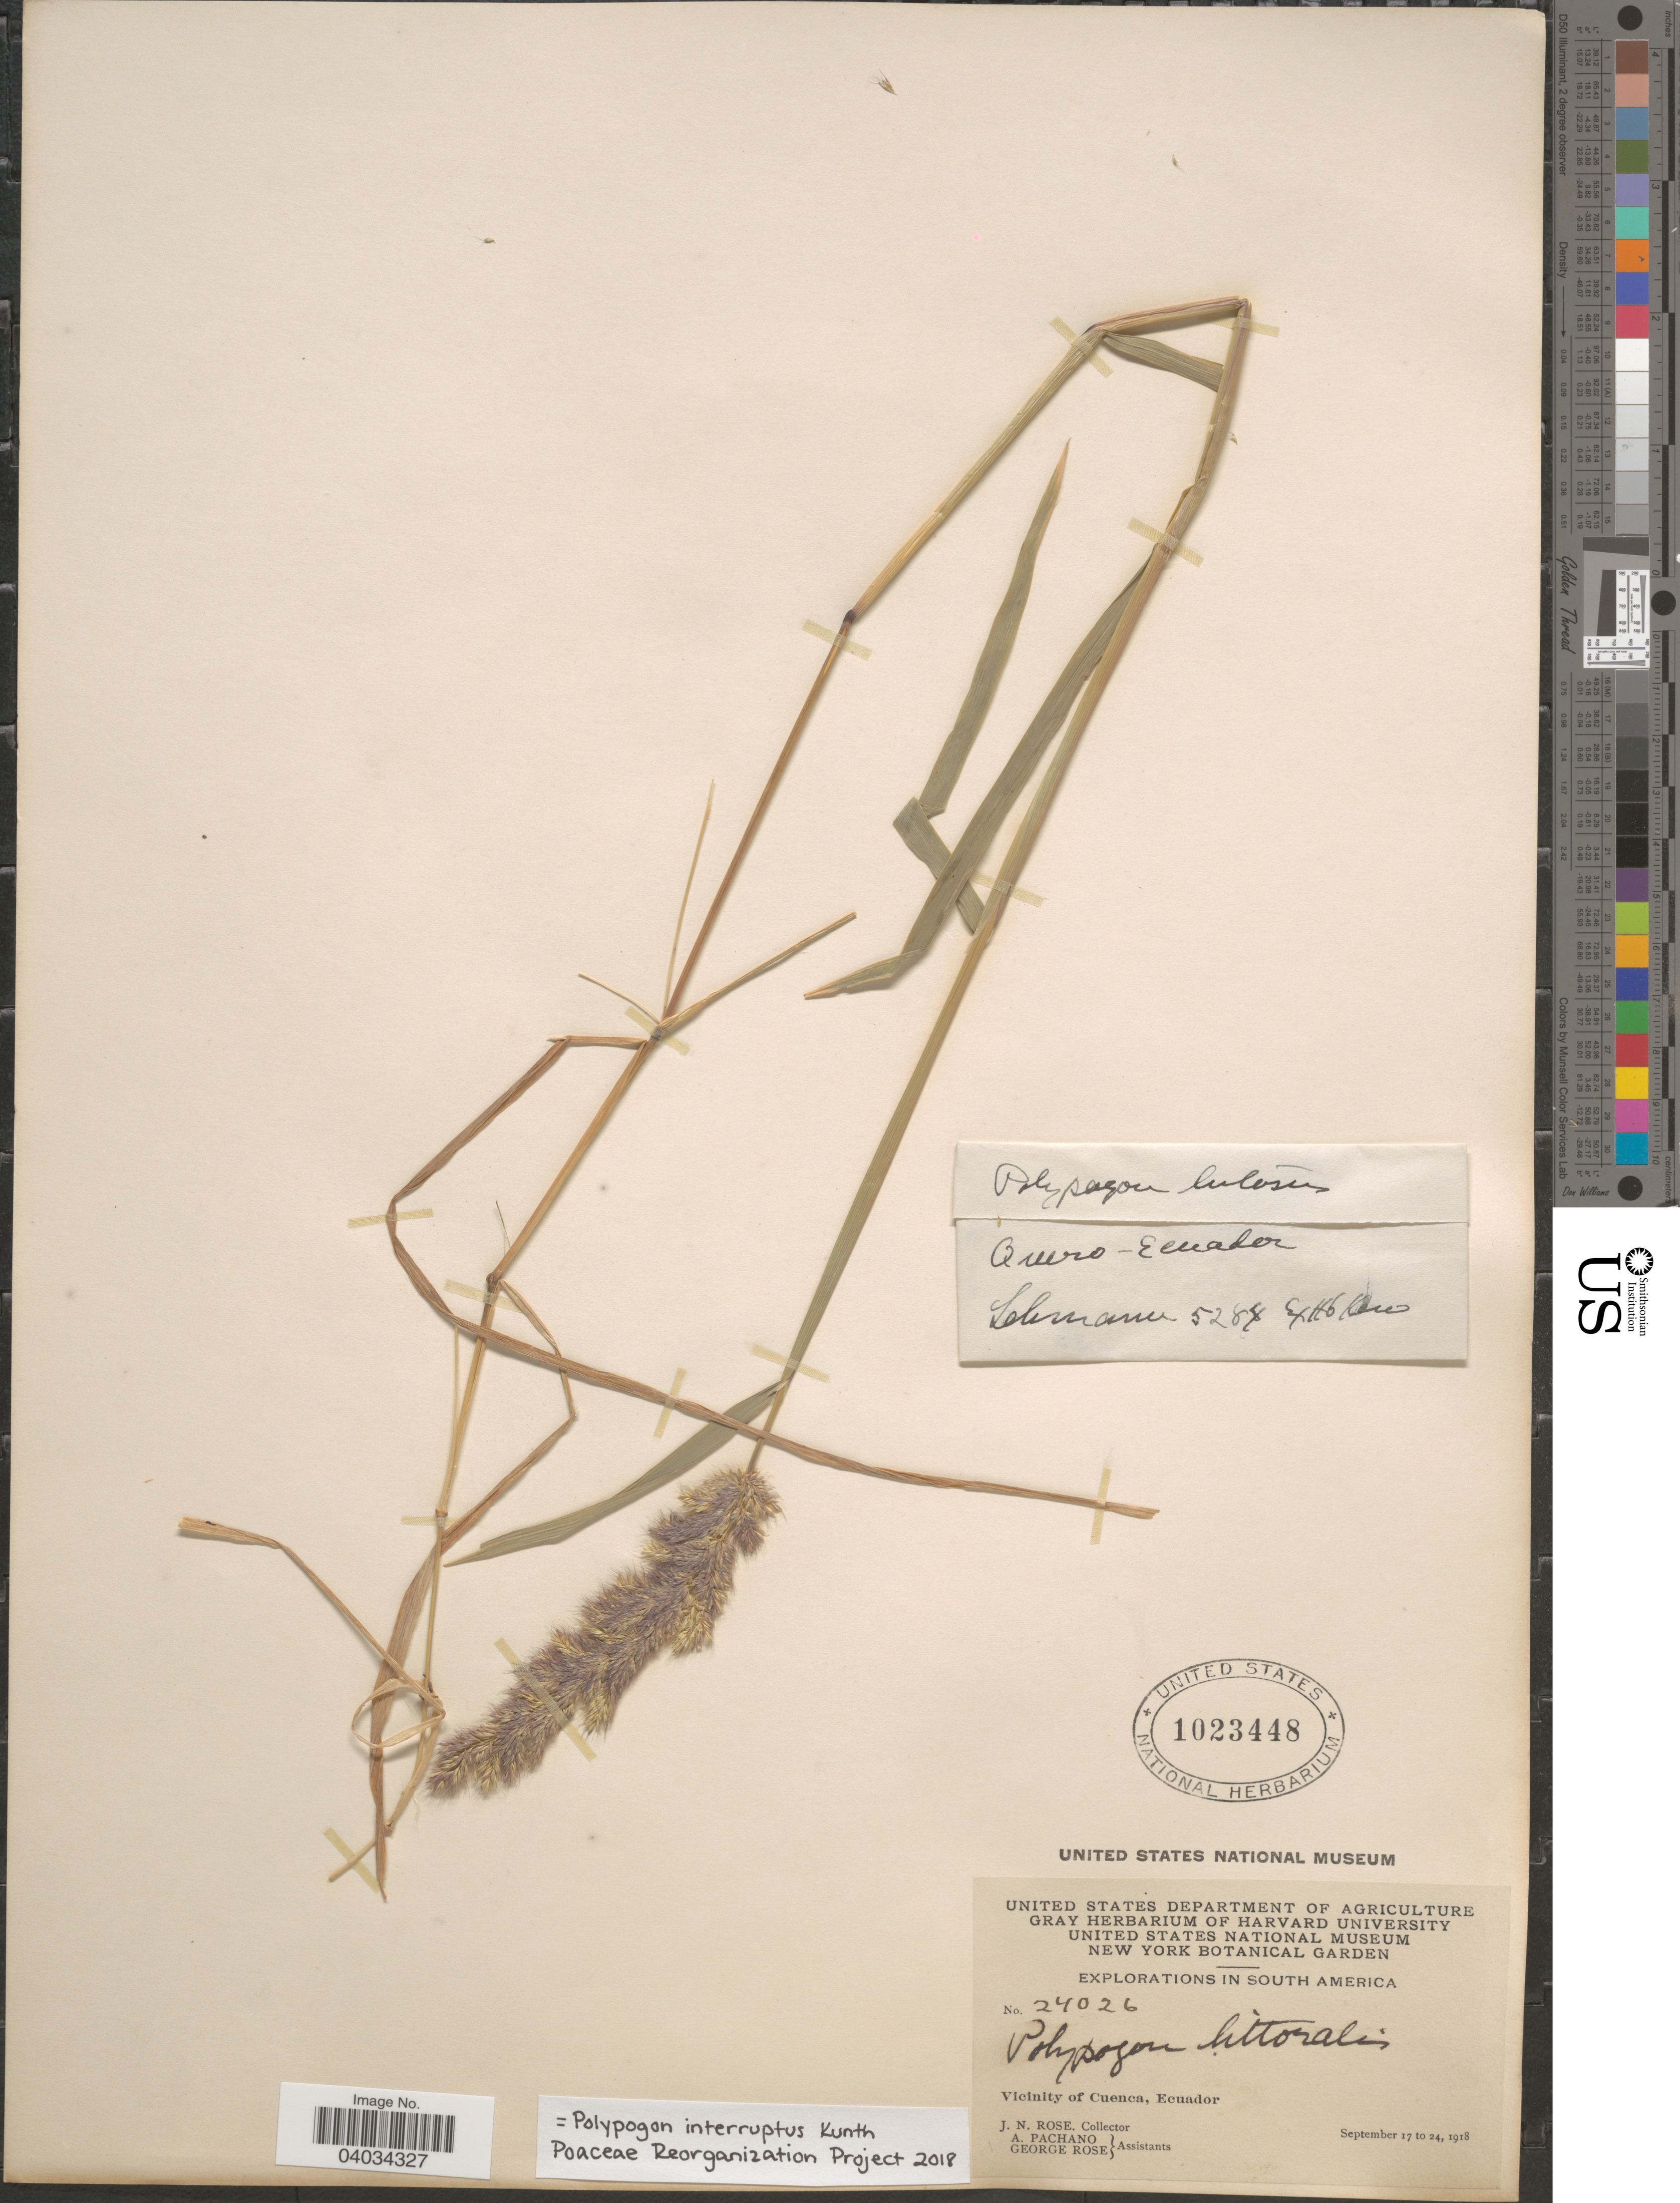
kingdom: Plantae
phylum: Tracheophyta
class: Liliopsida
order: Poales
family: Poaceae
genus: Polypogon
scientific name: Polypogon interruptus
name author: Kunth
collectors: J. N. Rose, A. Pachano & G. Rose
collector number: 24026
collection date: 1918-09-17/1918-09-24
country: Ecuador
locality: Vicinity of Cuenca.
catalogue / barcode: US 1023448